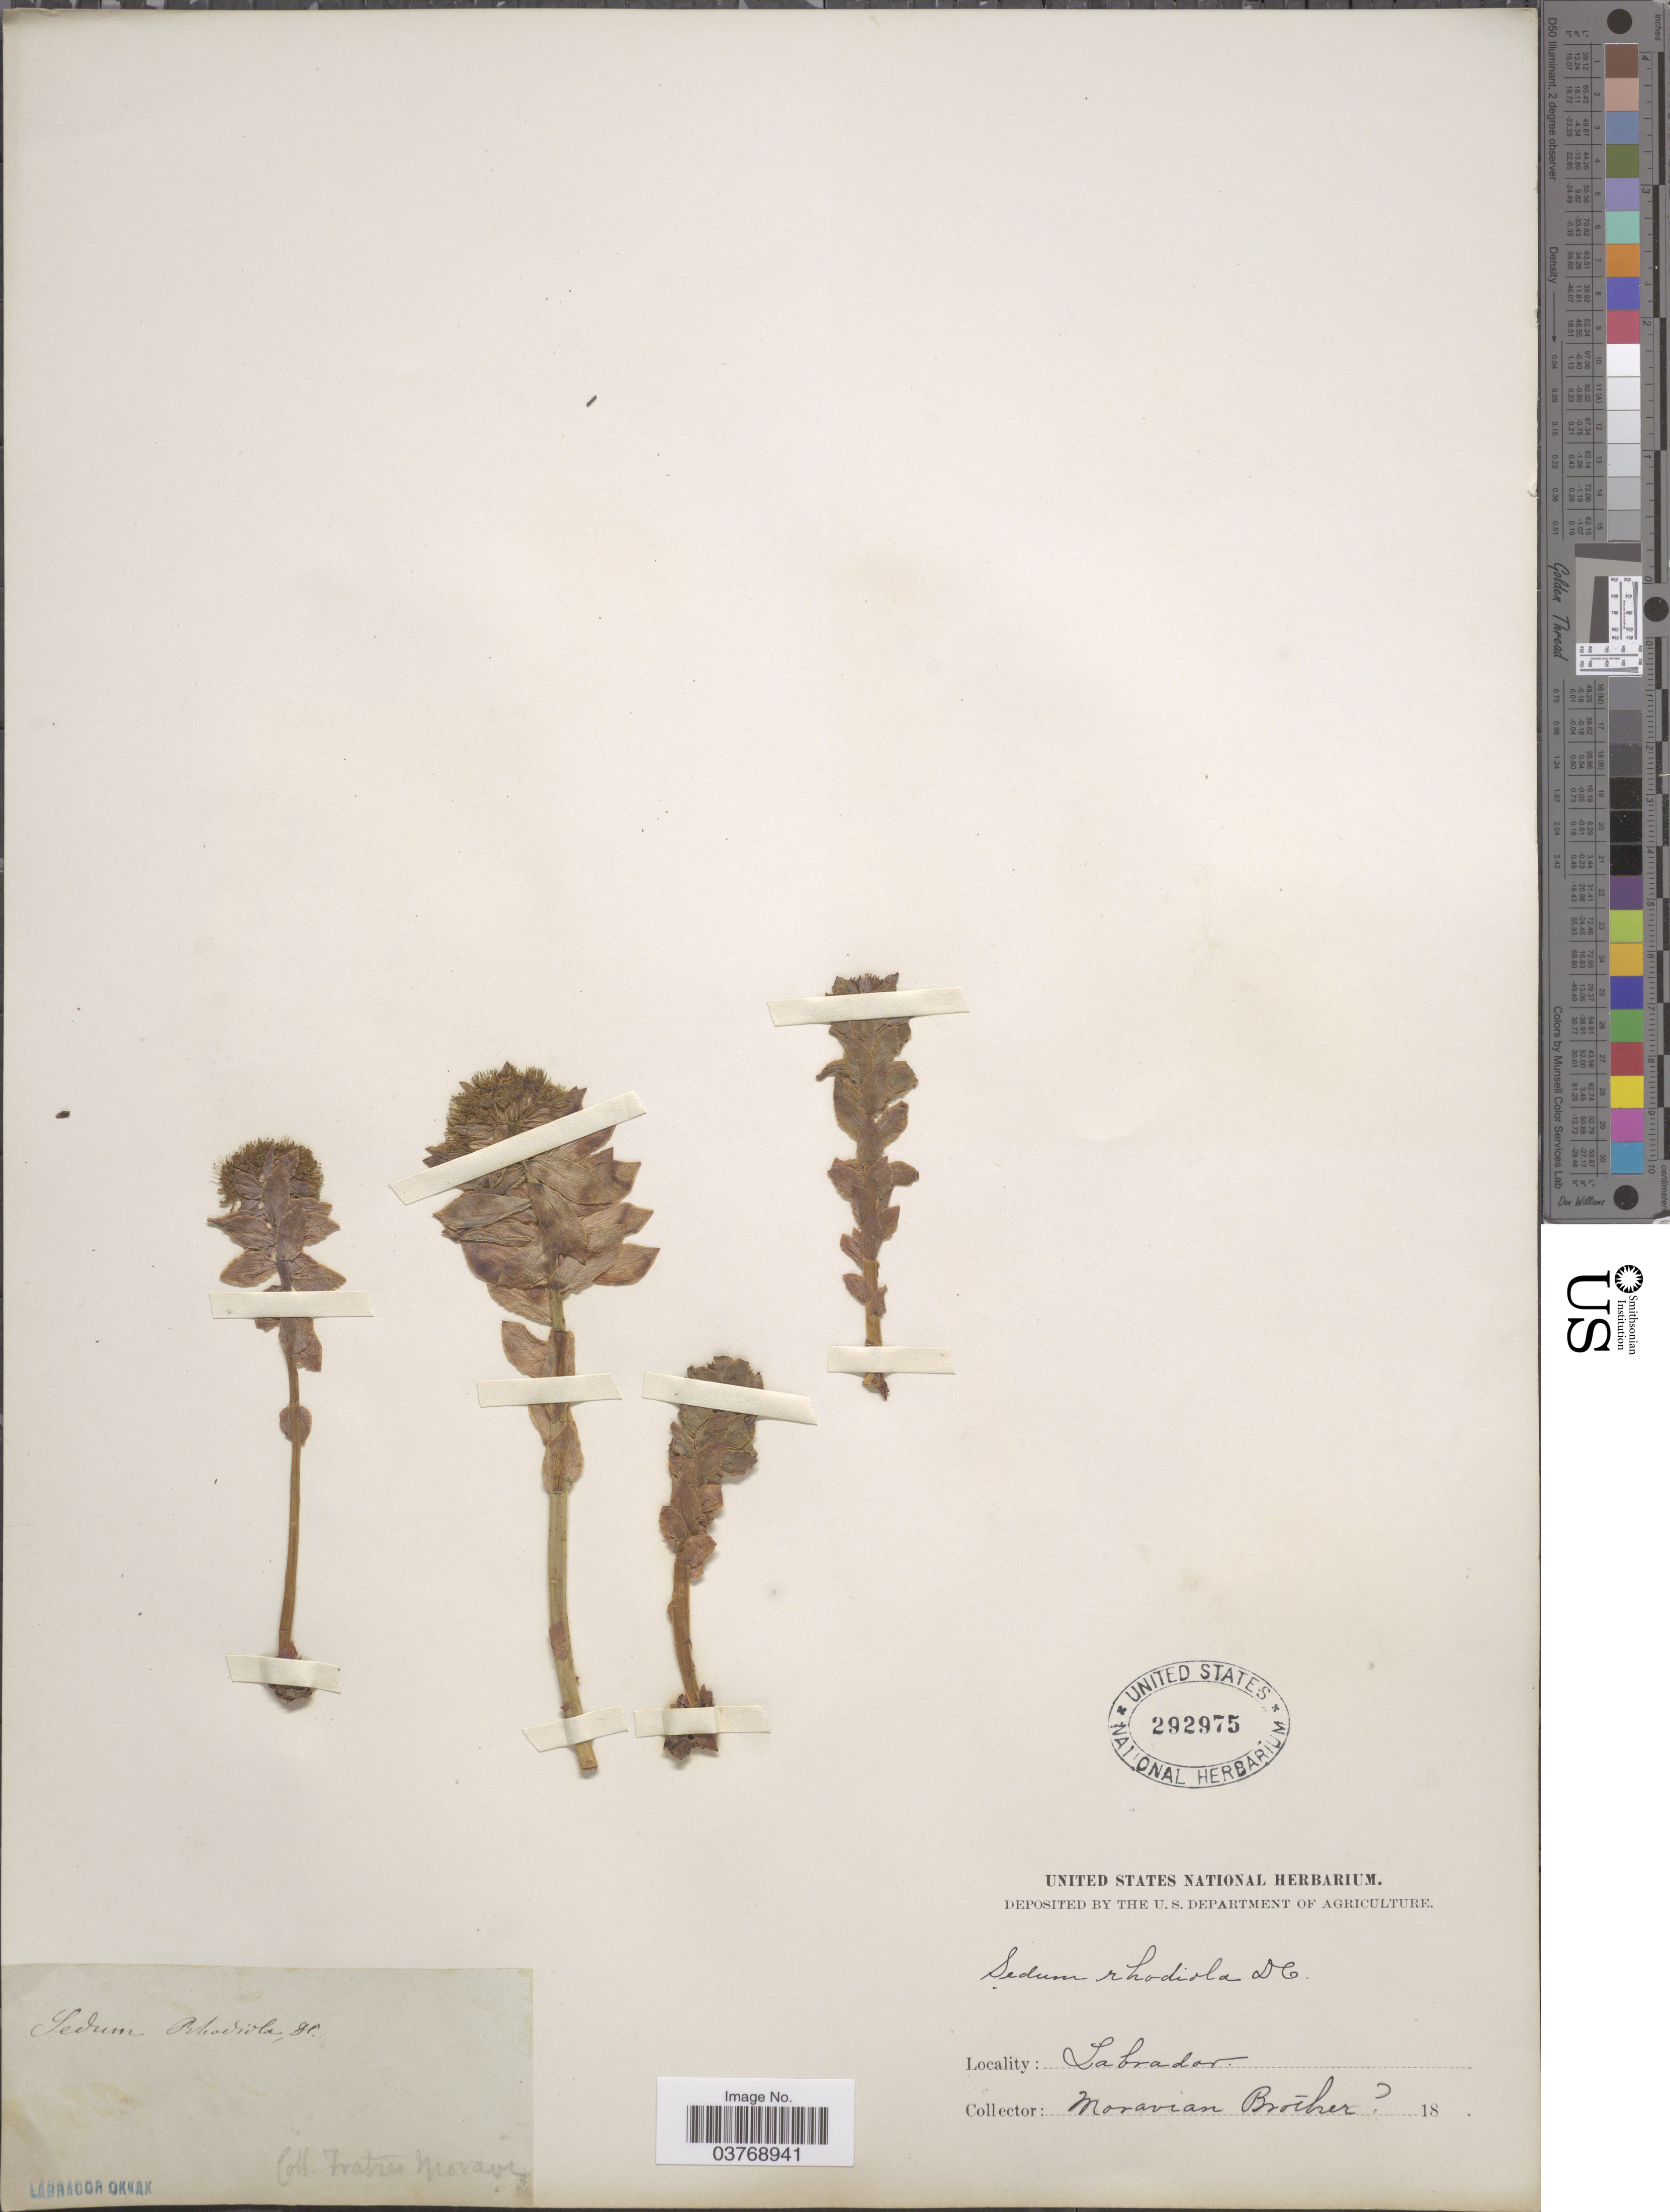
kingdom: Plantae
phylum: Tracheophyta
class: Magnoliopsida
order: Saxifragales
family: Crassulaceae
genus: Rhodiola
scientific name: Rhodiola rosea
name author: L.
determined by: Strong, Mark T., (BOT), Smithsonian Institution - National Museum of Natural History (UNITED STATES)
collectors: Moravian Brother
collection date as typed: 18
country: Canada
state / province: Newfoundland and Labrador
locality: Labrador Okkak. Labrador.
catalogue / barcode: US 292975